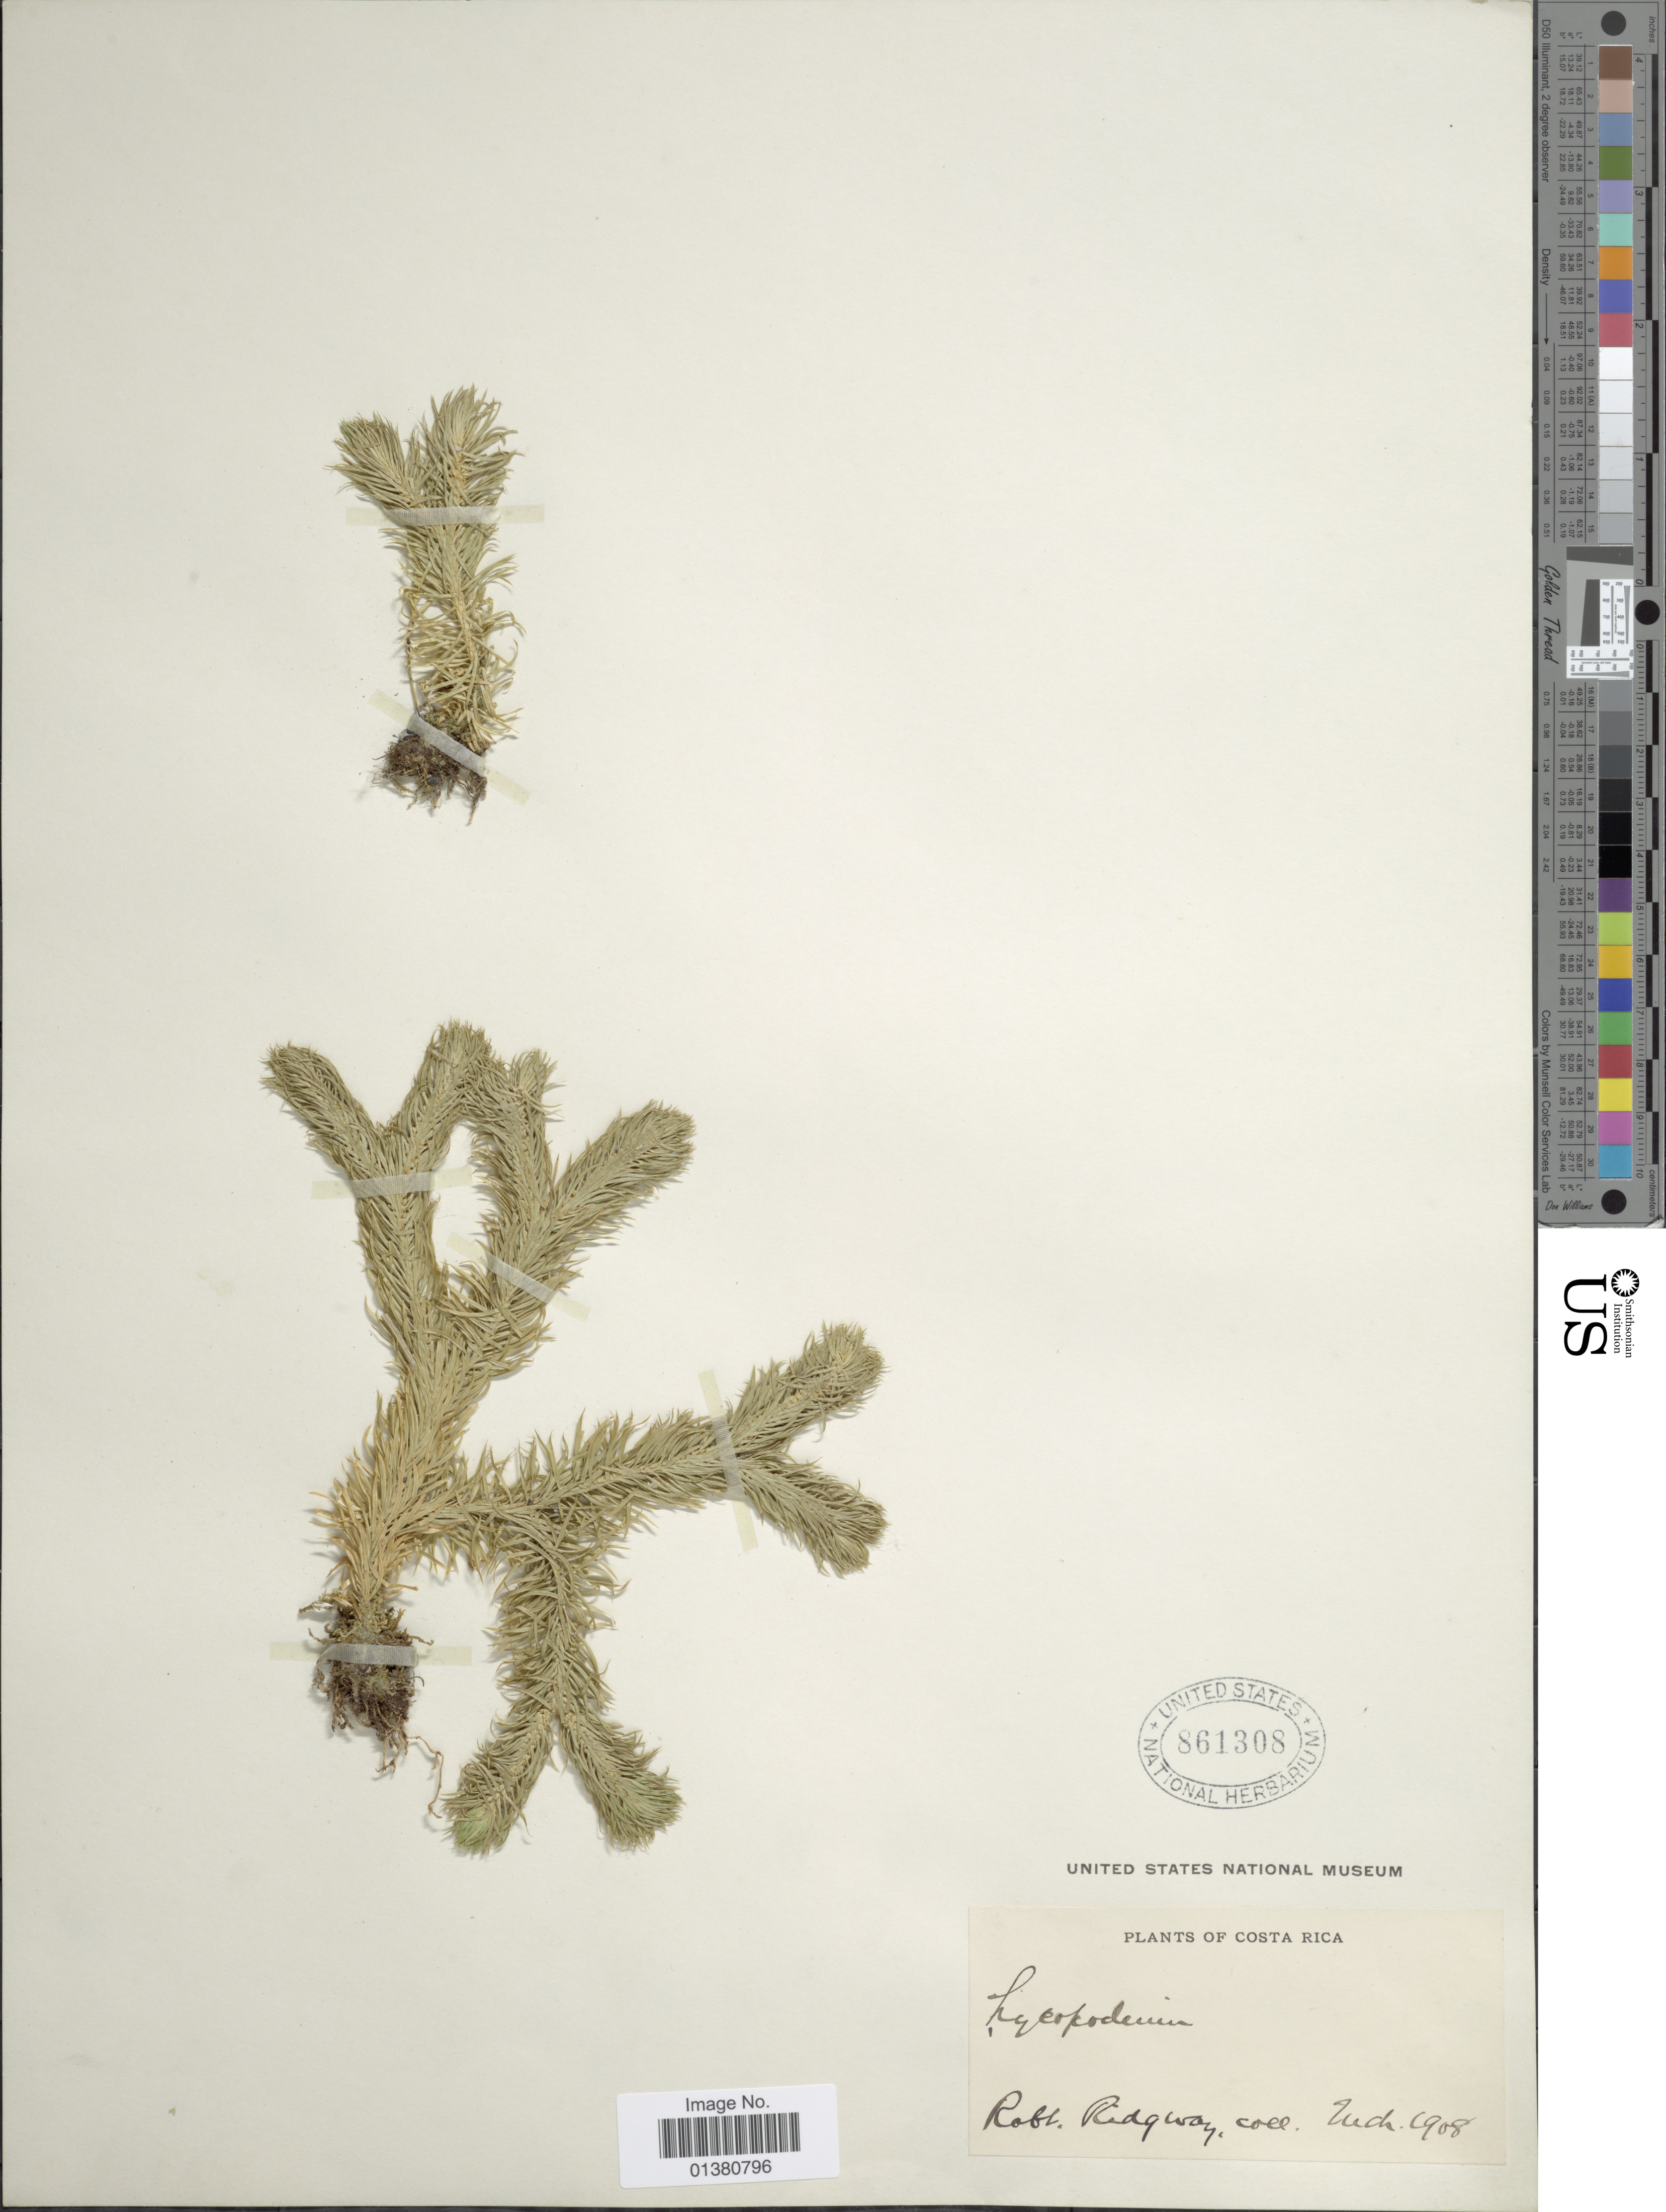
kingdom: Plantae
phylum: Tracheophyta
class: Lycopodiopsida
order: Lycopodiales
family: Lycopodiaceae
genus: Phlegmariurus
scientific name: Phlegmariurus dichotomus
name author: (Jacq.) W.H. Wagner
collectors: R. Ridgway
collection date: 1908-03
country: Costa Rica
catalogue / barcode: US 861308